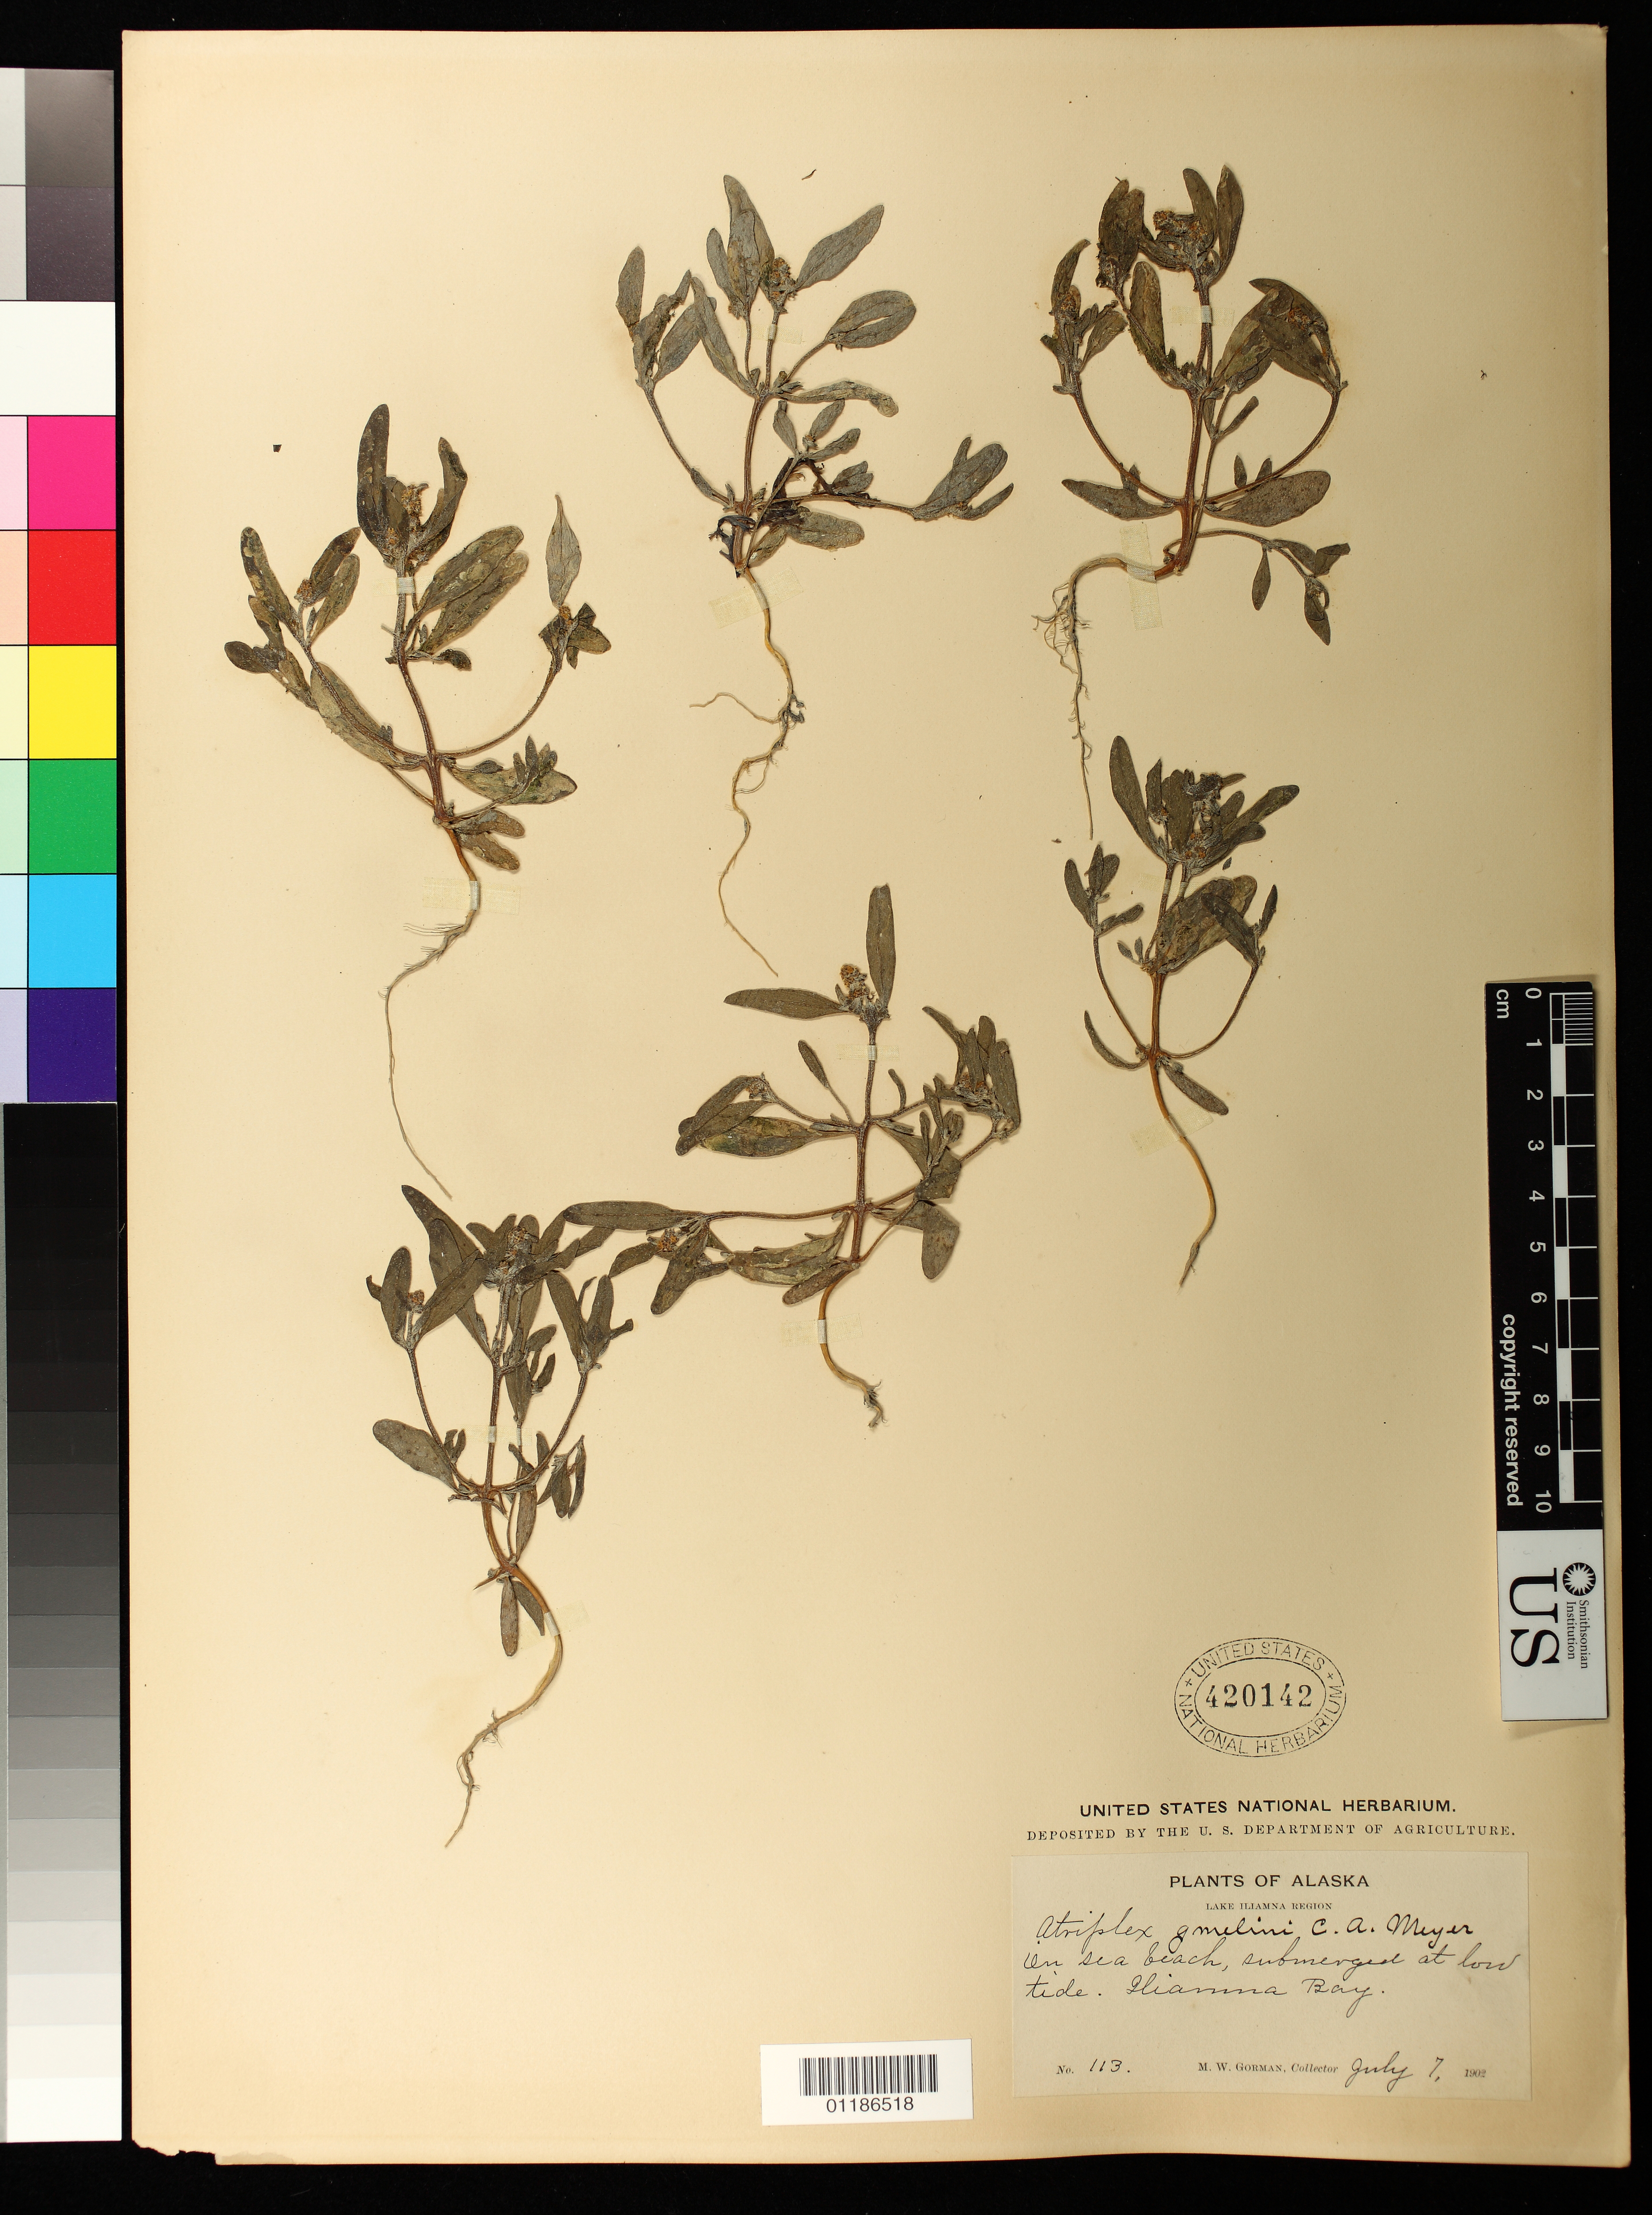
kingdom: Plantae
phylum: Tracheophyta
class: Magnoliopsida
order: Caryophyllales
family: Amaranthaceae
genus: Atriplex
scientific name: Atriplex gmelinii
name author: C.A. Mey. ex Bong.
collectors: M. W. Gorman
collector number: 113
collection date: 1902-07-07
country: United States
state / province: Alaska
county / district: Lake and Peninsula Borough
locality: On sea beach, submerged at low tide. Iliamna Bay.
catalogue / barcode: US 420142